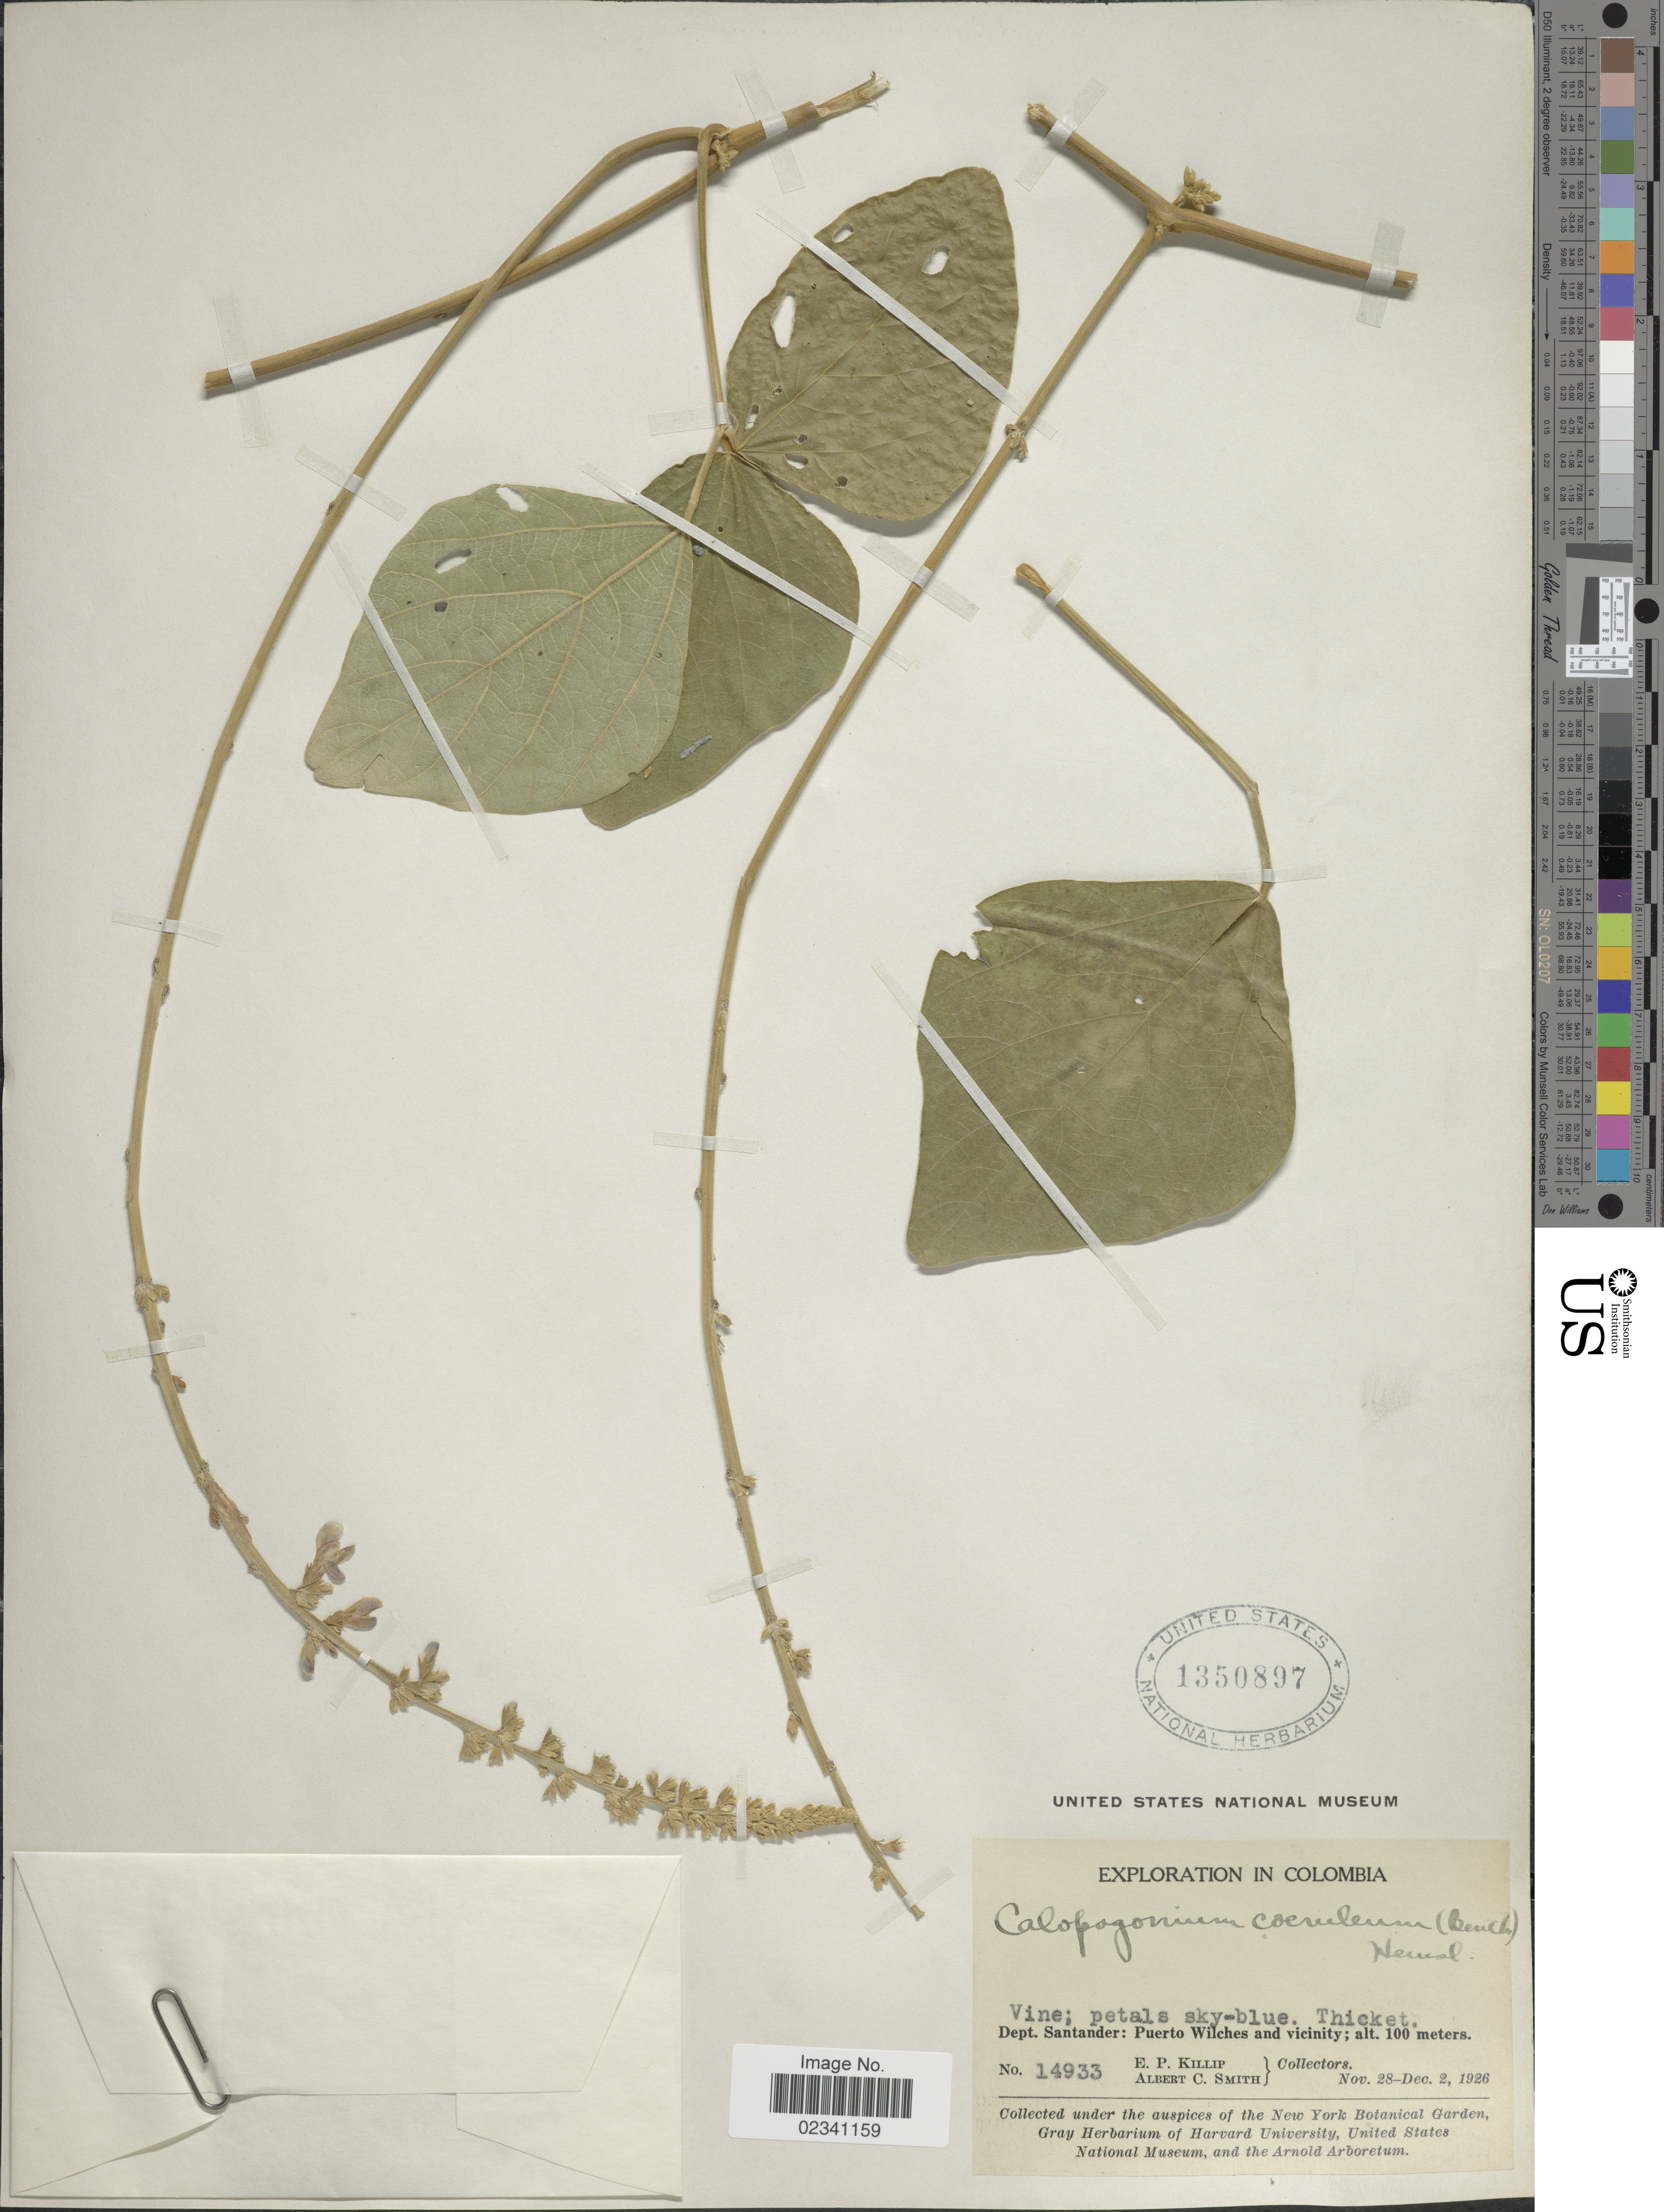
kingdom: Plantae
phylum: Tracheophyta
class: Magnoliopsida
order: Fabales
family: Fabaceae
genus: Calopogonium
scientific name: Calopogonium caeruleum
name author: (Benth.) C. Wright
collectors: E. P. Killip & A. C. Smith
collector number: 14933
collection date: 1926-11-28/1926-12-02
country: Colombia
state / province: Santander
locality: Puerto Wilches and vicinity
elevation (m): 100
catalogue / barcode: US 1350897